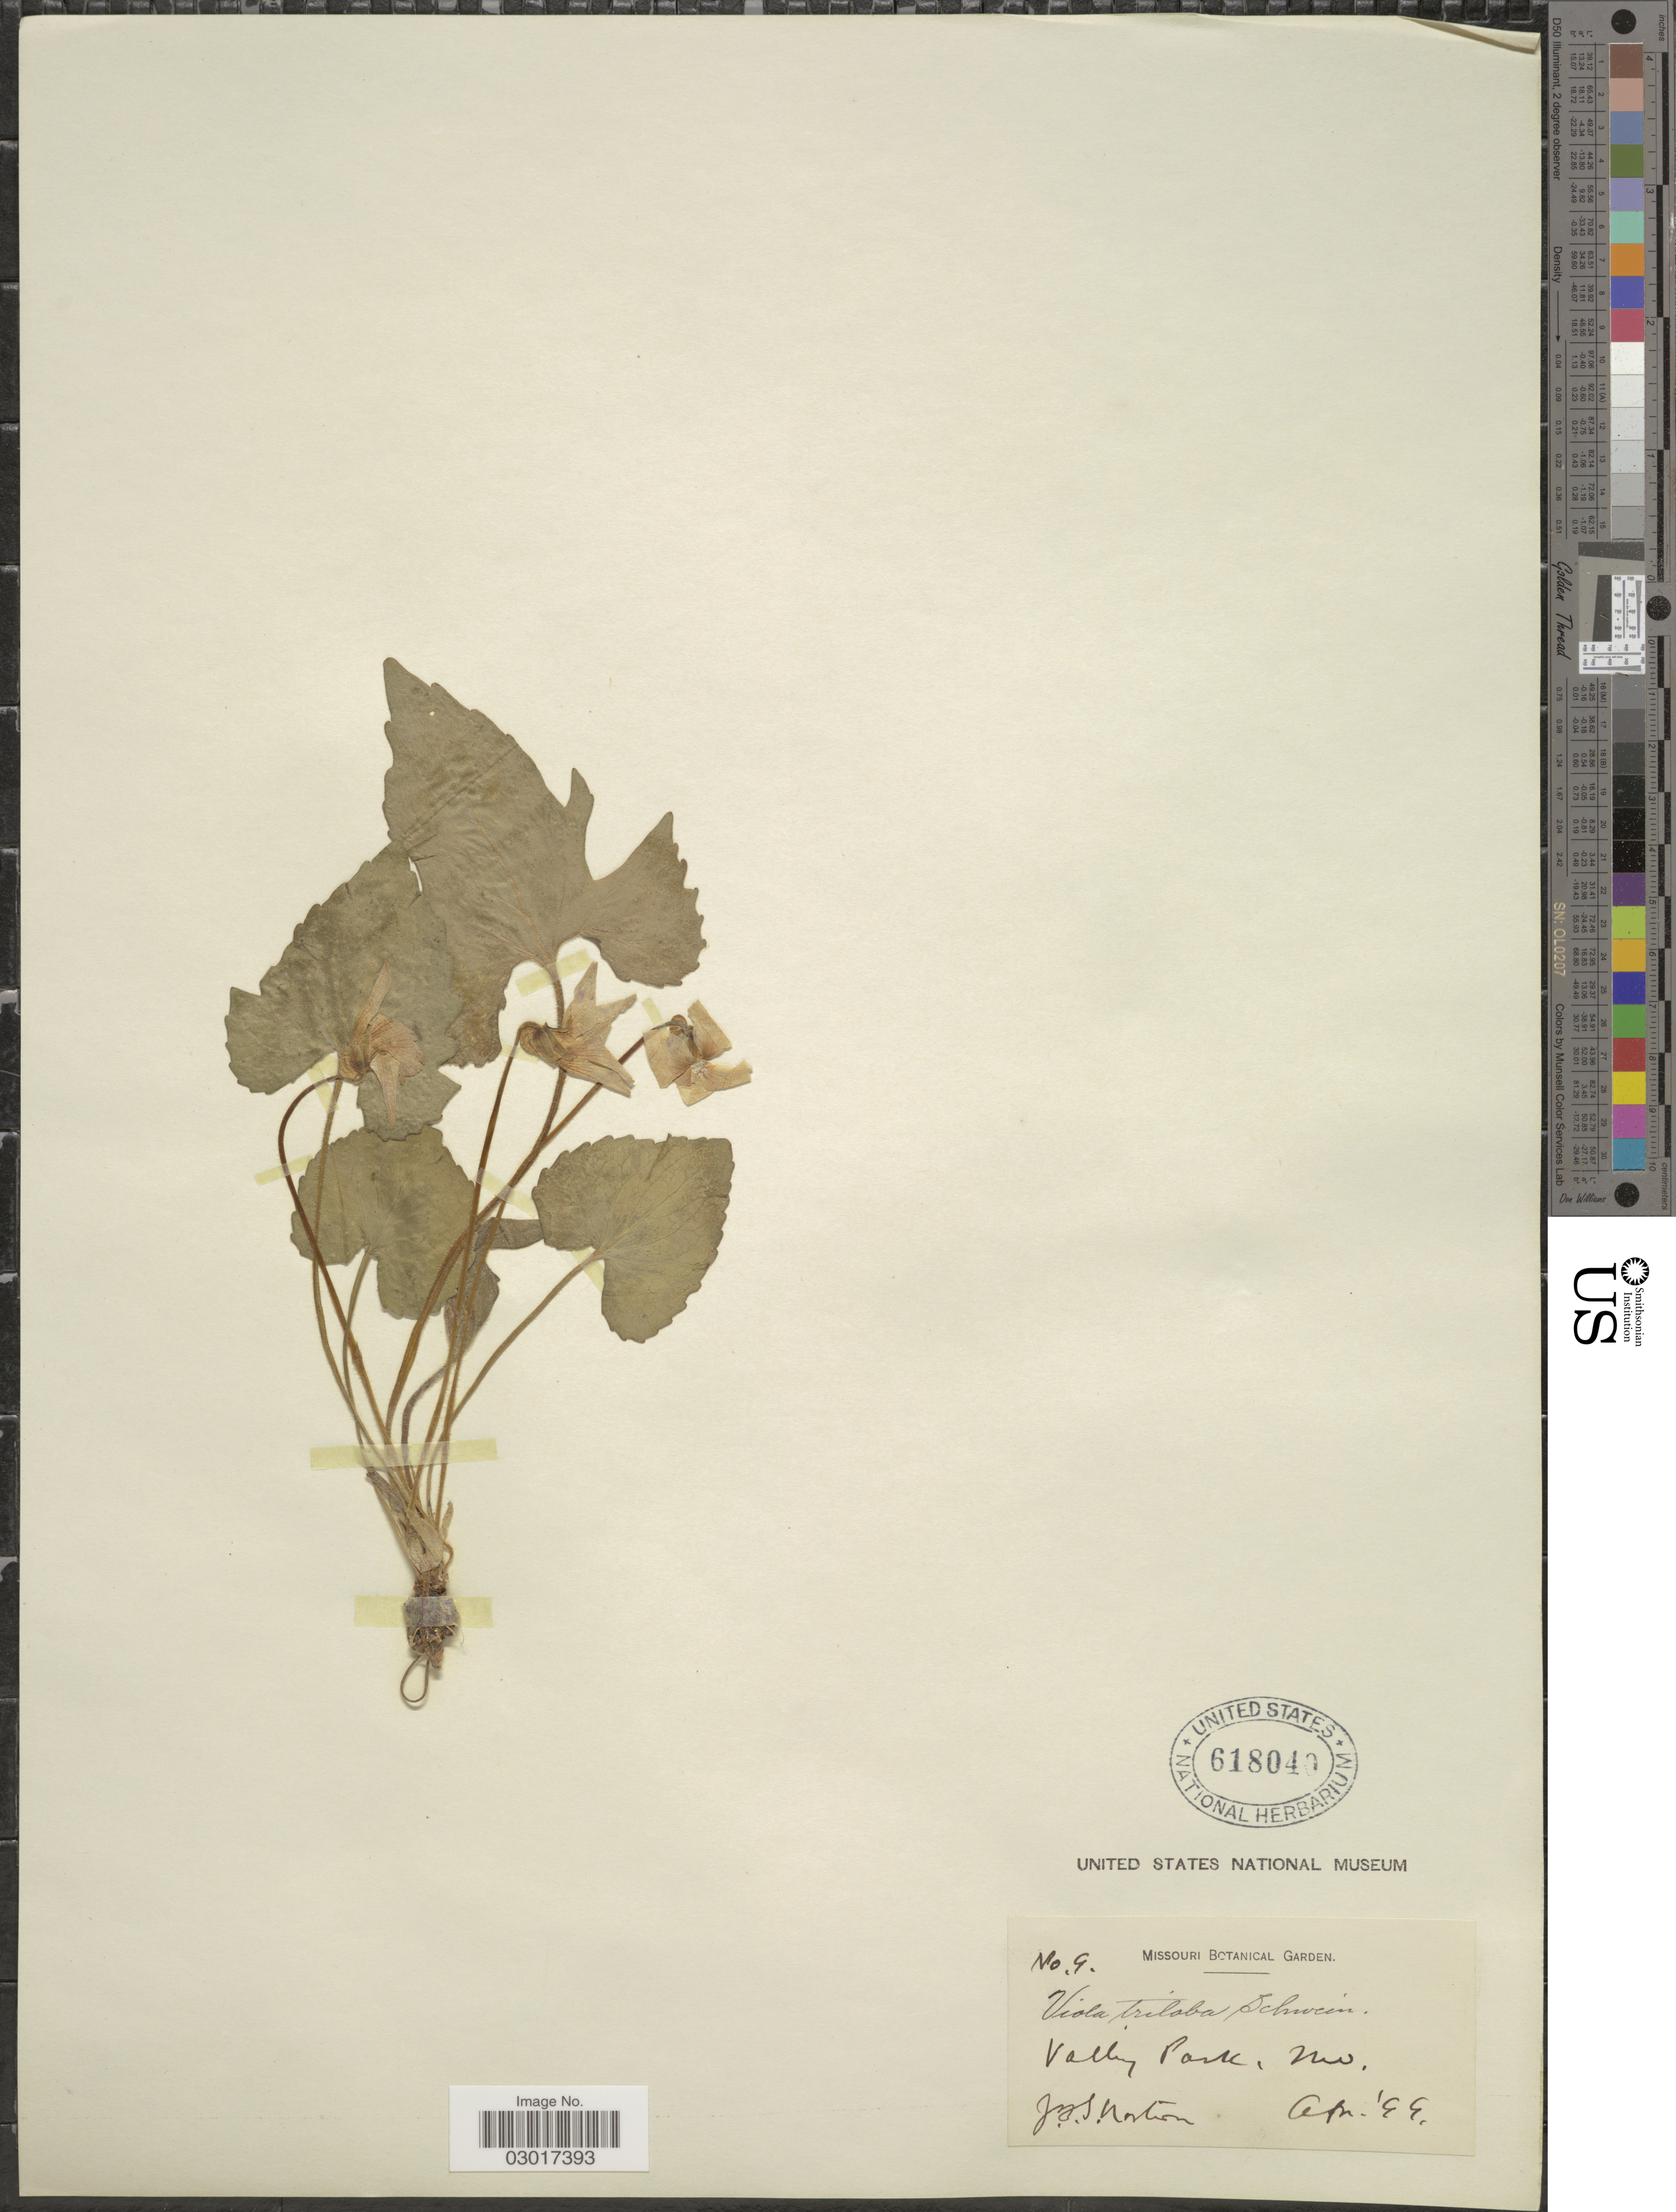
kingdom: Plantae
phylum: Tracheophyta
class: Magnoliopsida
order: Malpighiales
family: Violaceae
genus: Viola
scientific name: Viola triloba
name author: Schwein.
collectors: J. B. S. Norton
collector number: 9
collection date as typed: Transcribed d/m/y: /4/99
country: United States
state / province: Missouri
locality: Valley Park.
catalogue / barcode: US 618040